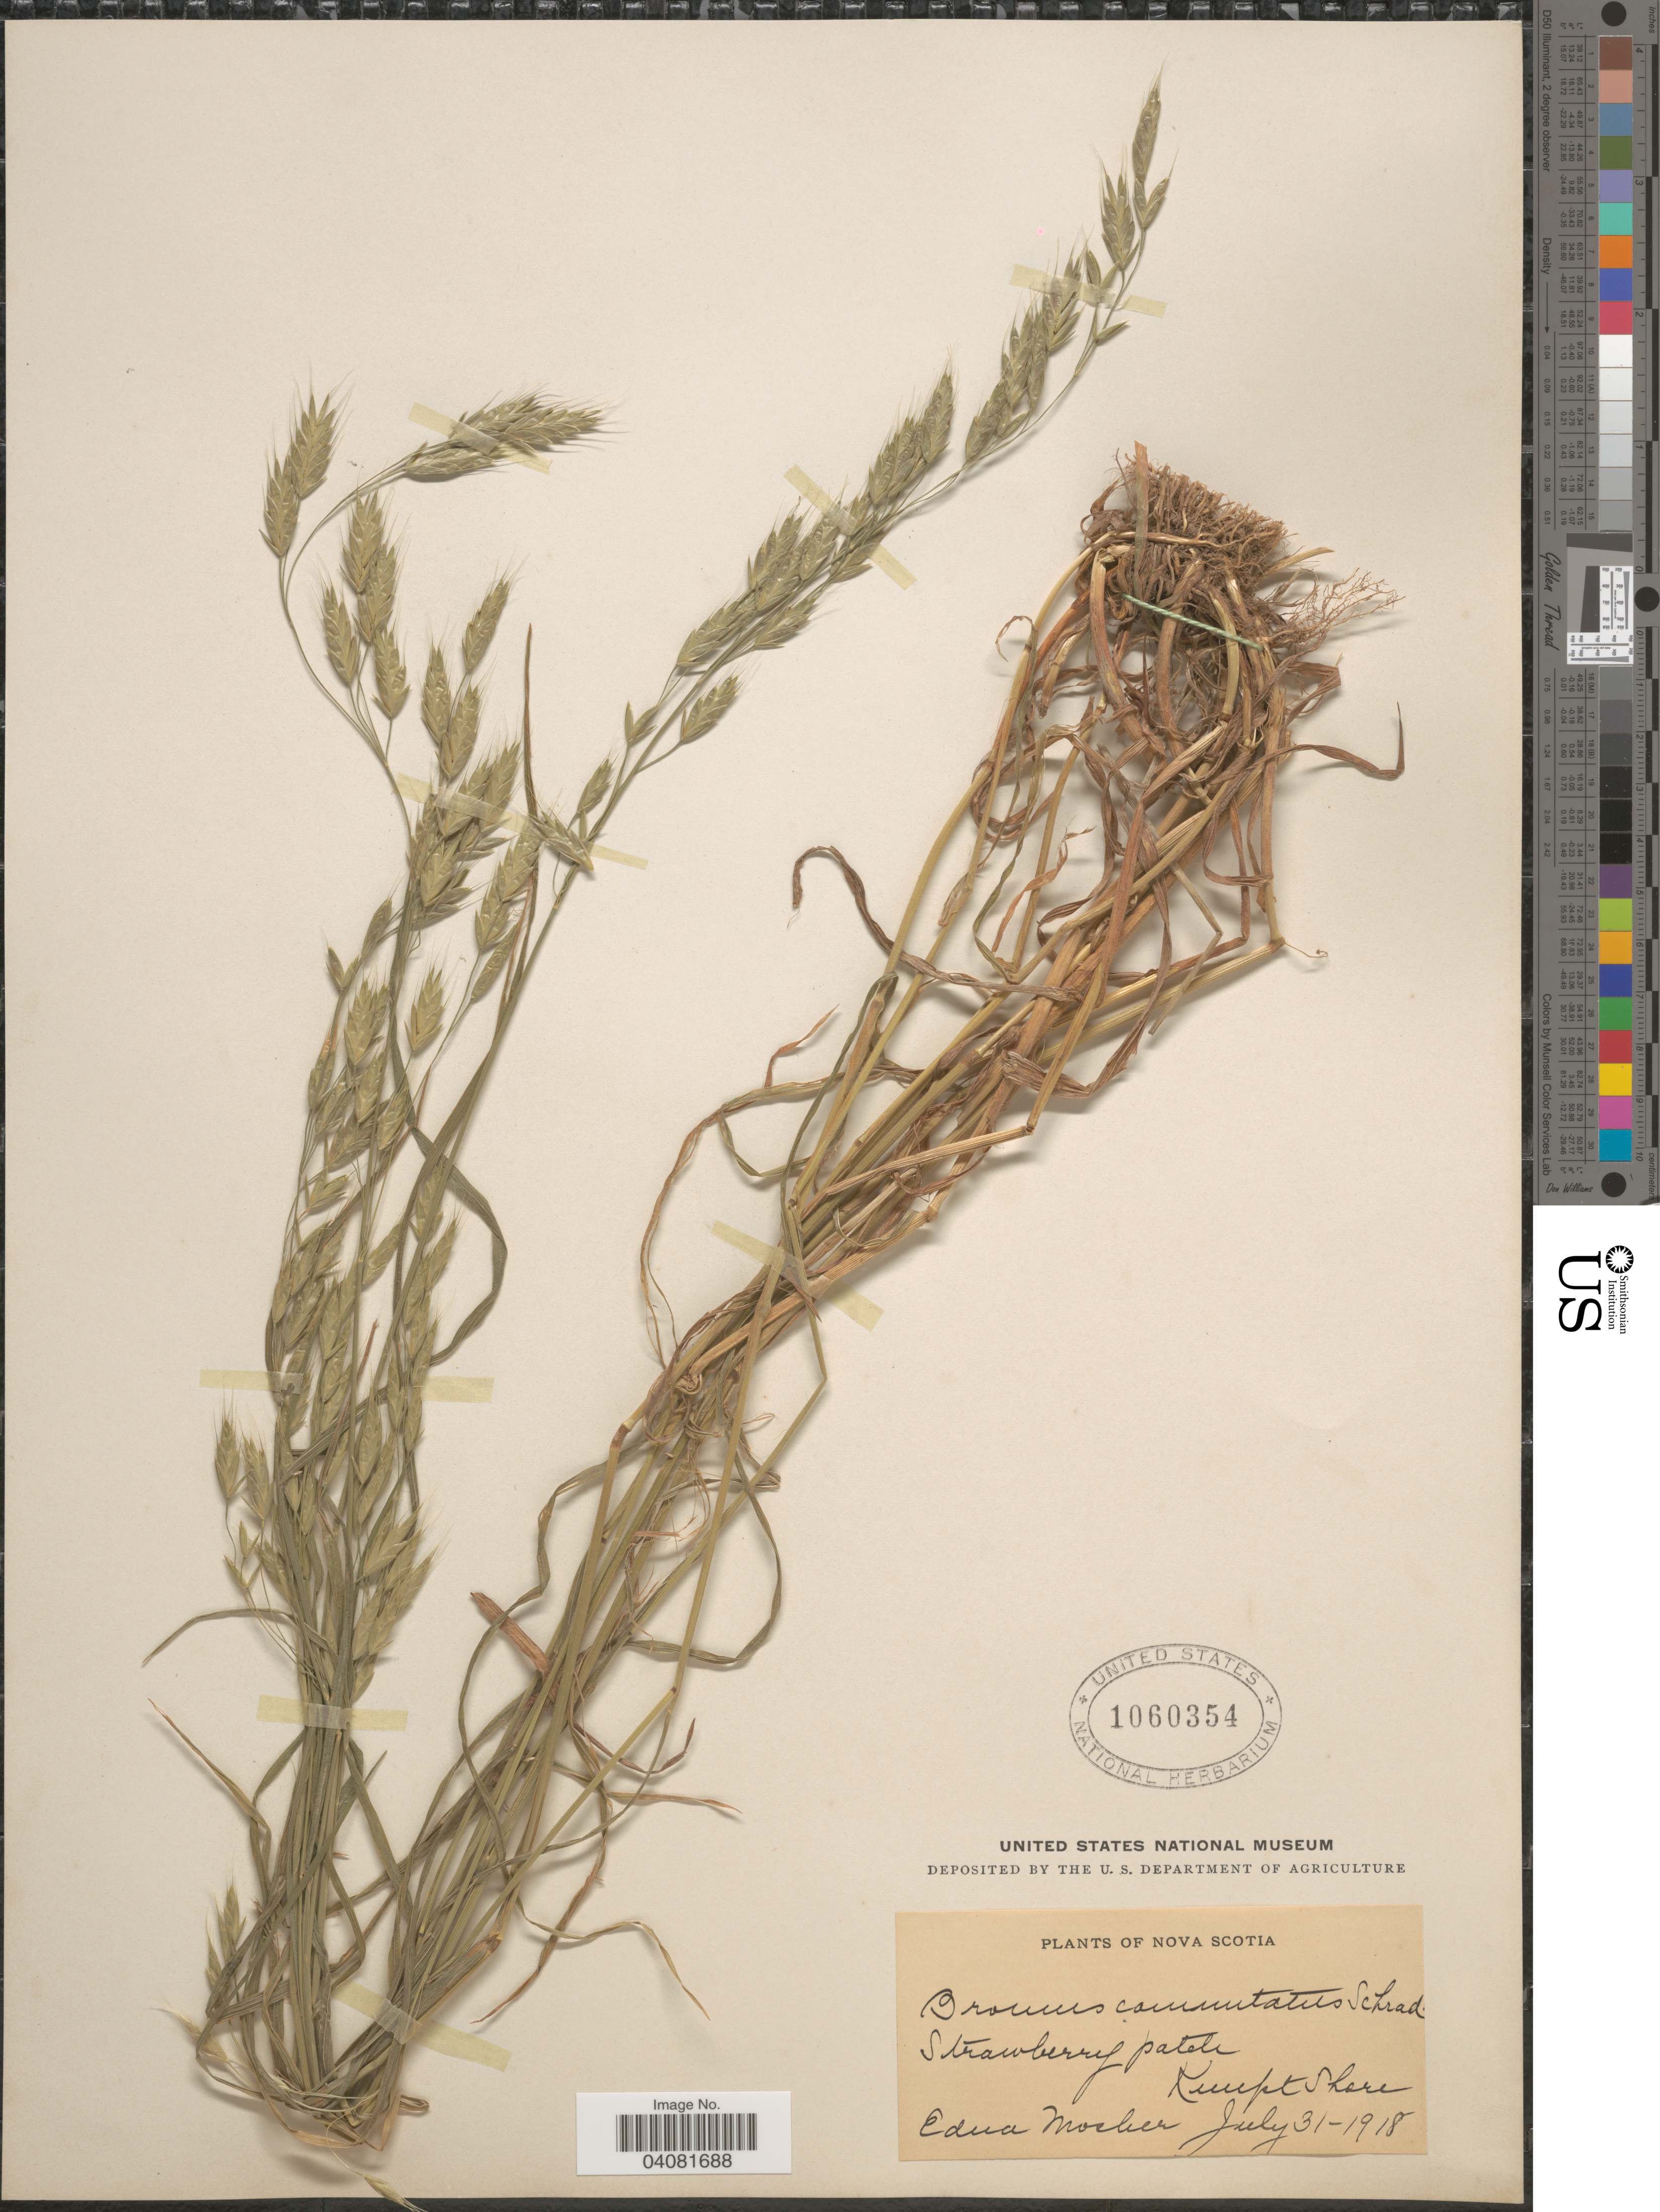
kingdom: Plantae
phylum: Tracheophyta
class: Liliopsida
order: Poales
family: Poaceae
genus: Bromus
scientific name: Bromus commutatus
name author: Schrad.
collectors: E. Mosher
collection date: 1918-07-31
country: Canada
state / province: Nova Scotia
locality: Kempt Shore. Strawberry patch.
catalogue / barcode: US 1060354